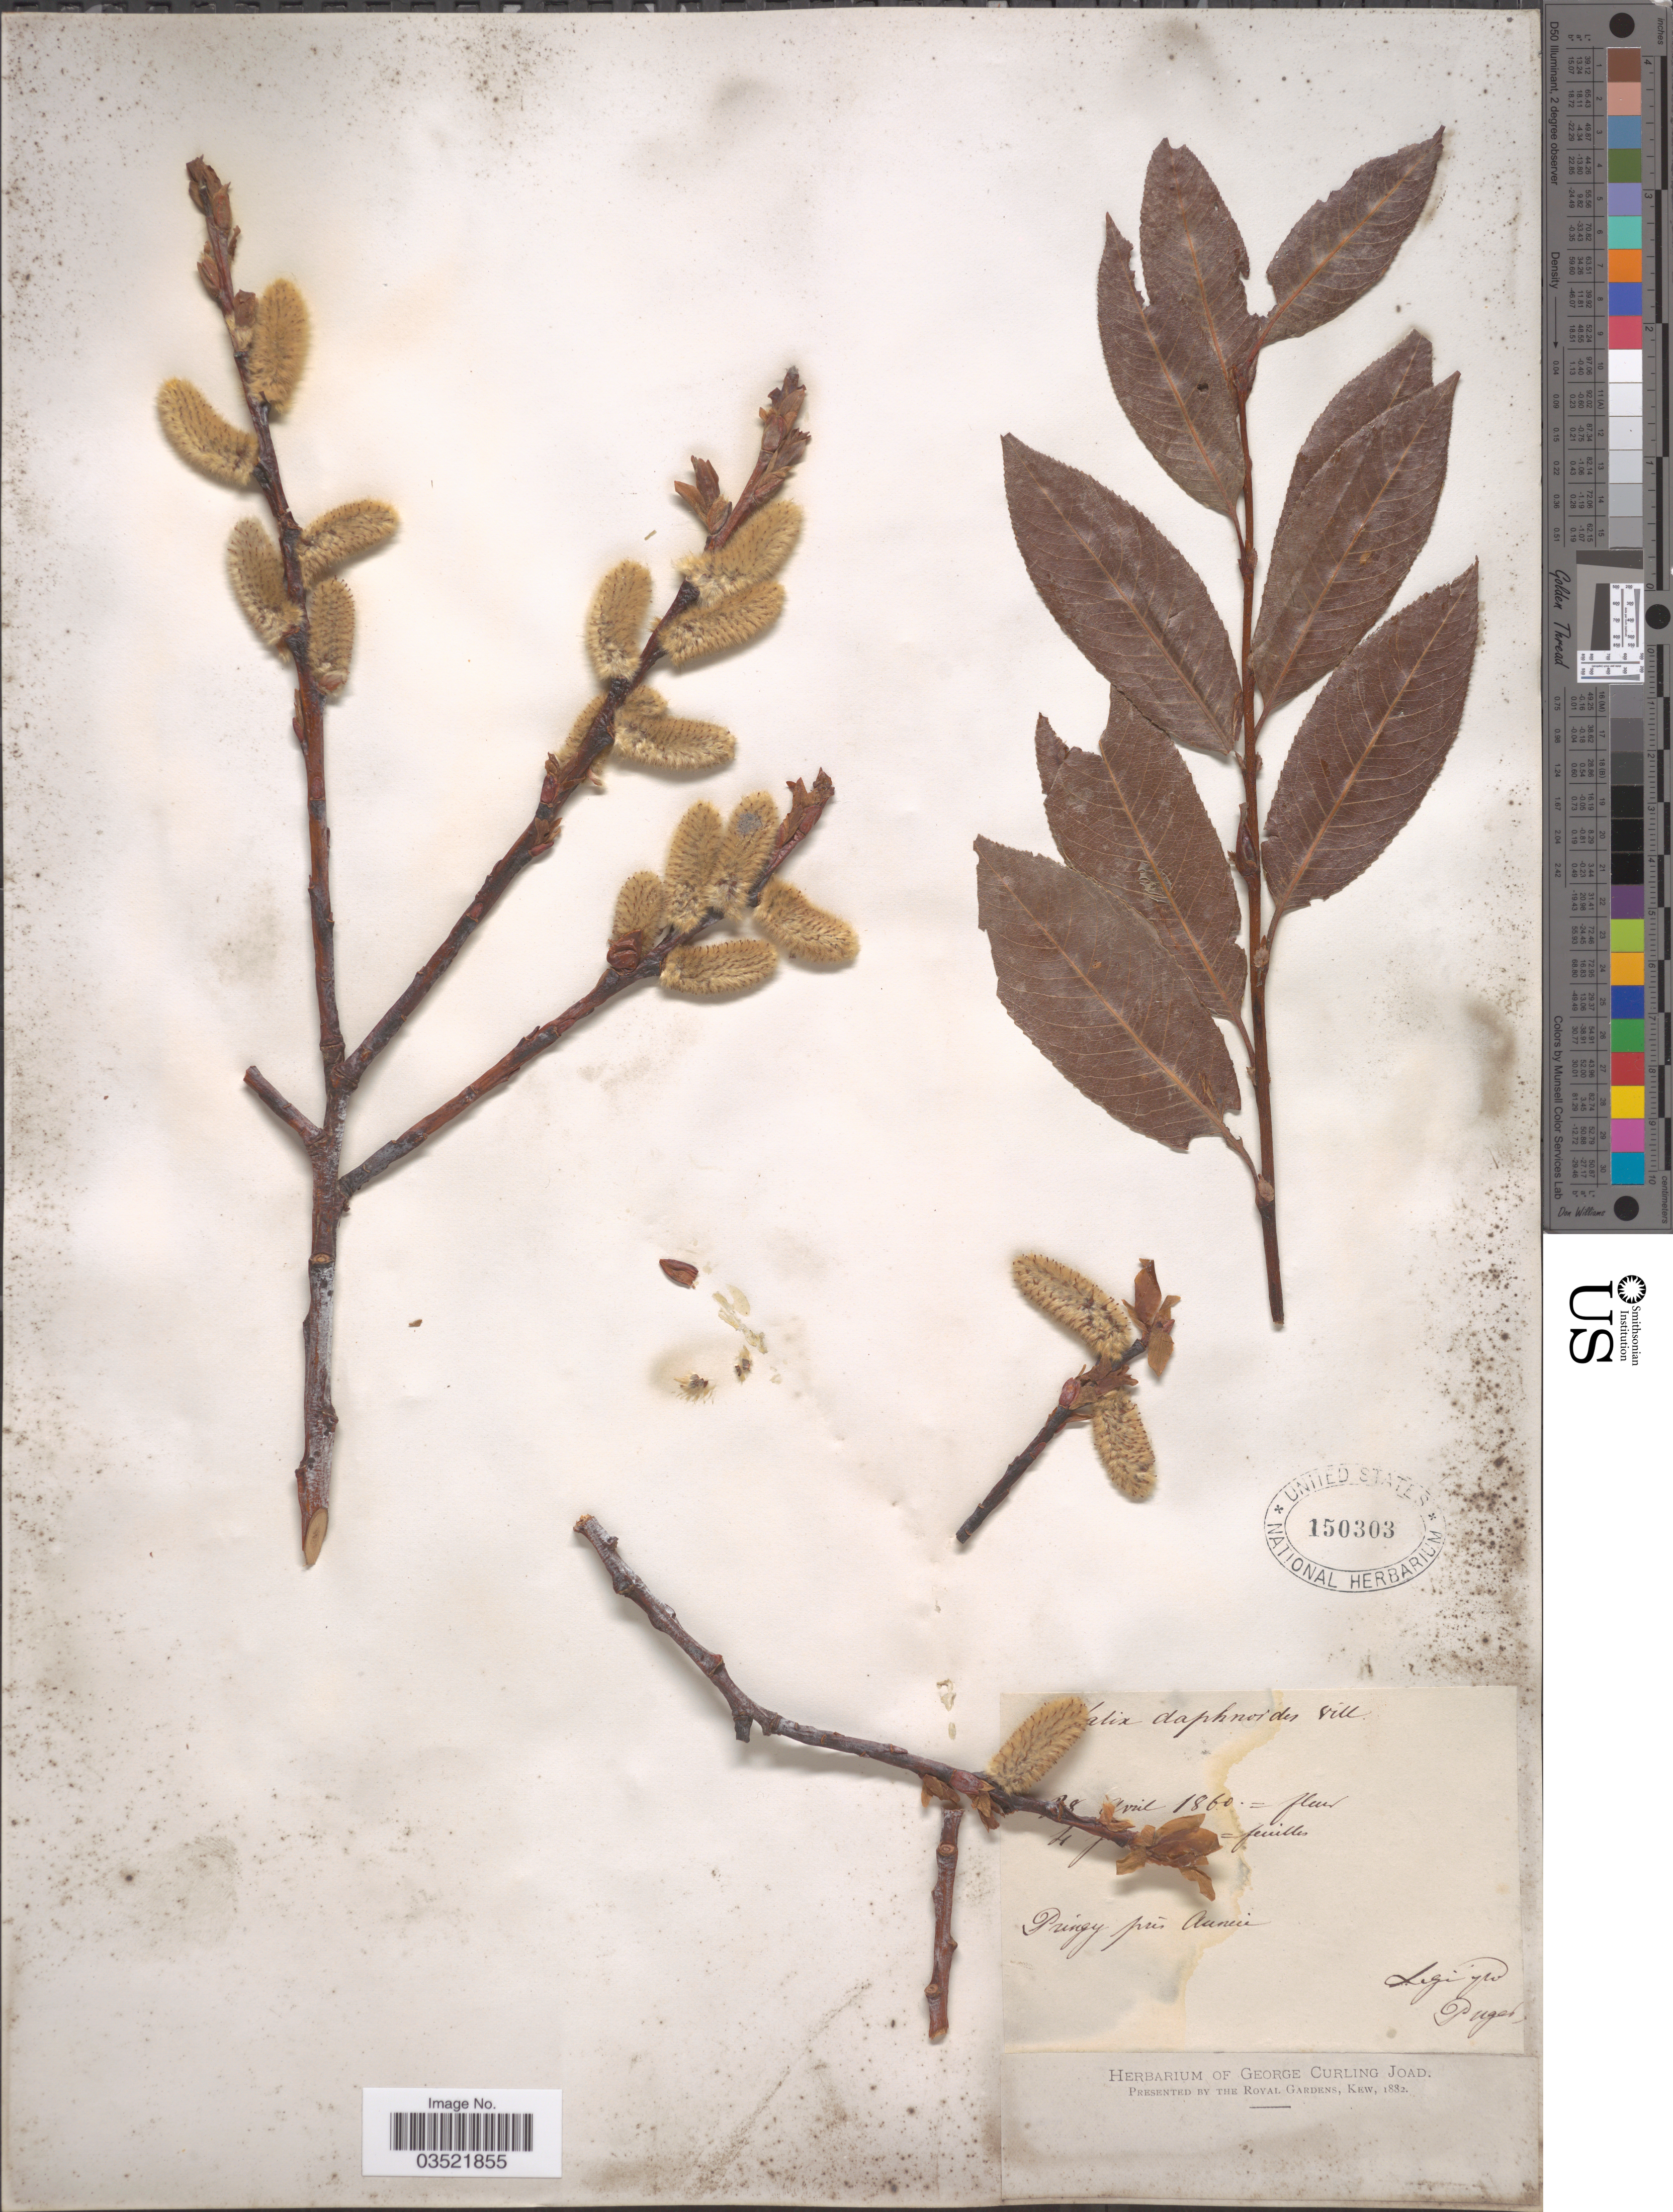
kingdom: Plantae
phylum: Tracheophyta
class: Magnoliopsida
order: Malpighiales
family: Salicaceae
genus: Salix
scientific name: Salix daphnoides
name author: Vill.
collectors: -. Puget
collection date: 1860-04-28/1890-06-04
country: France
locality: Pringy prés Anneci.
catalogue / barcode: US 150303